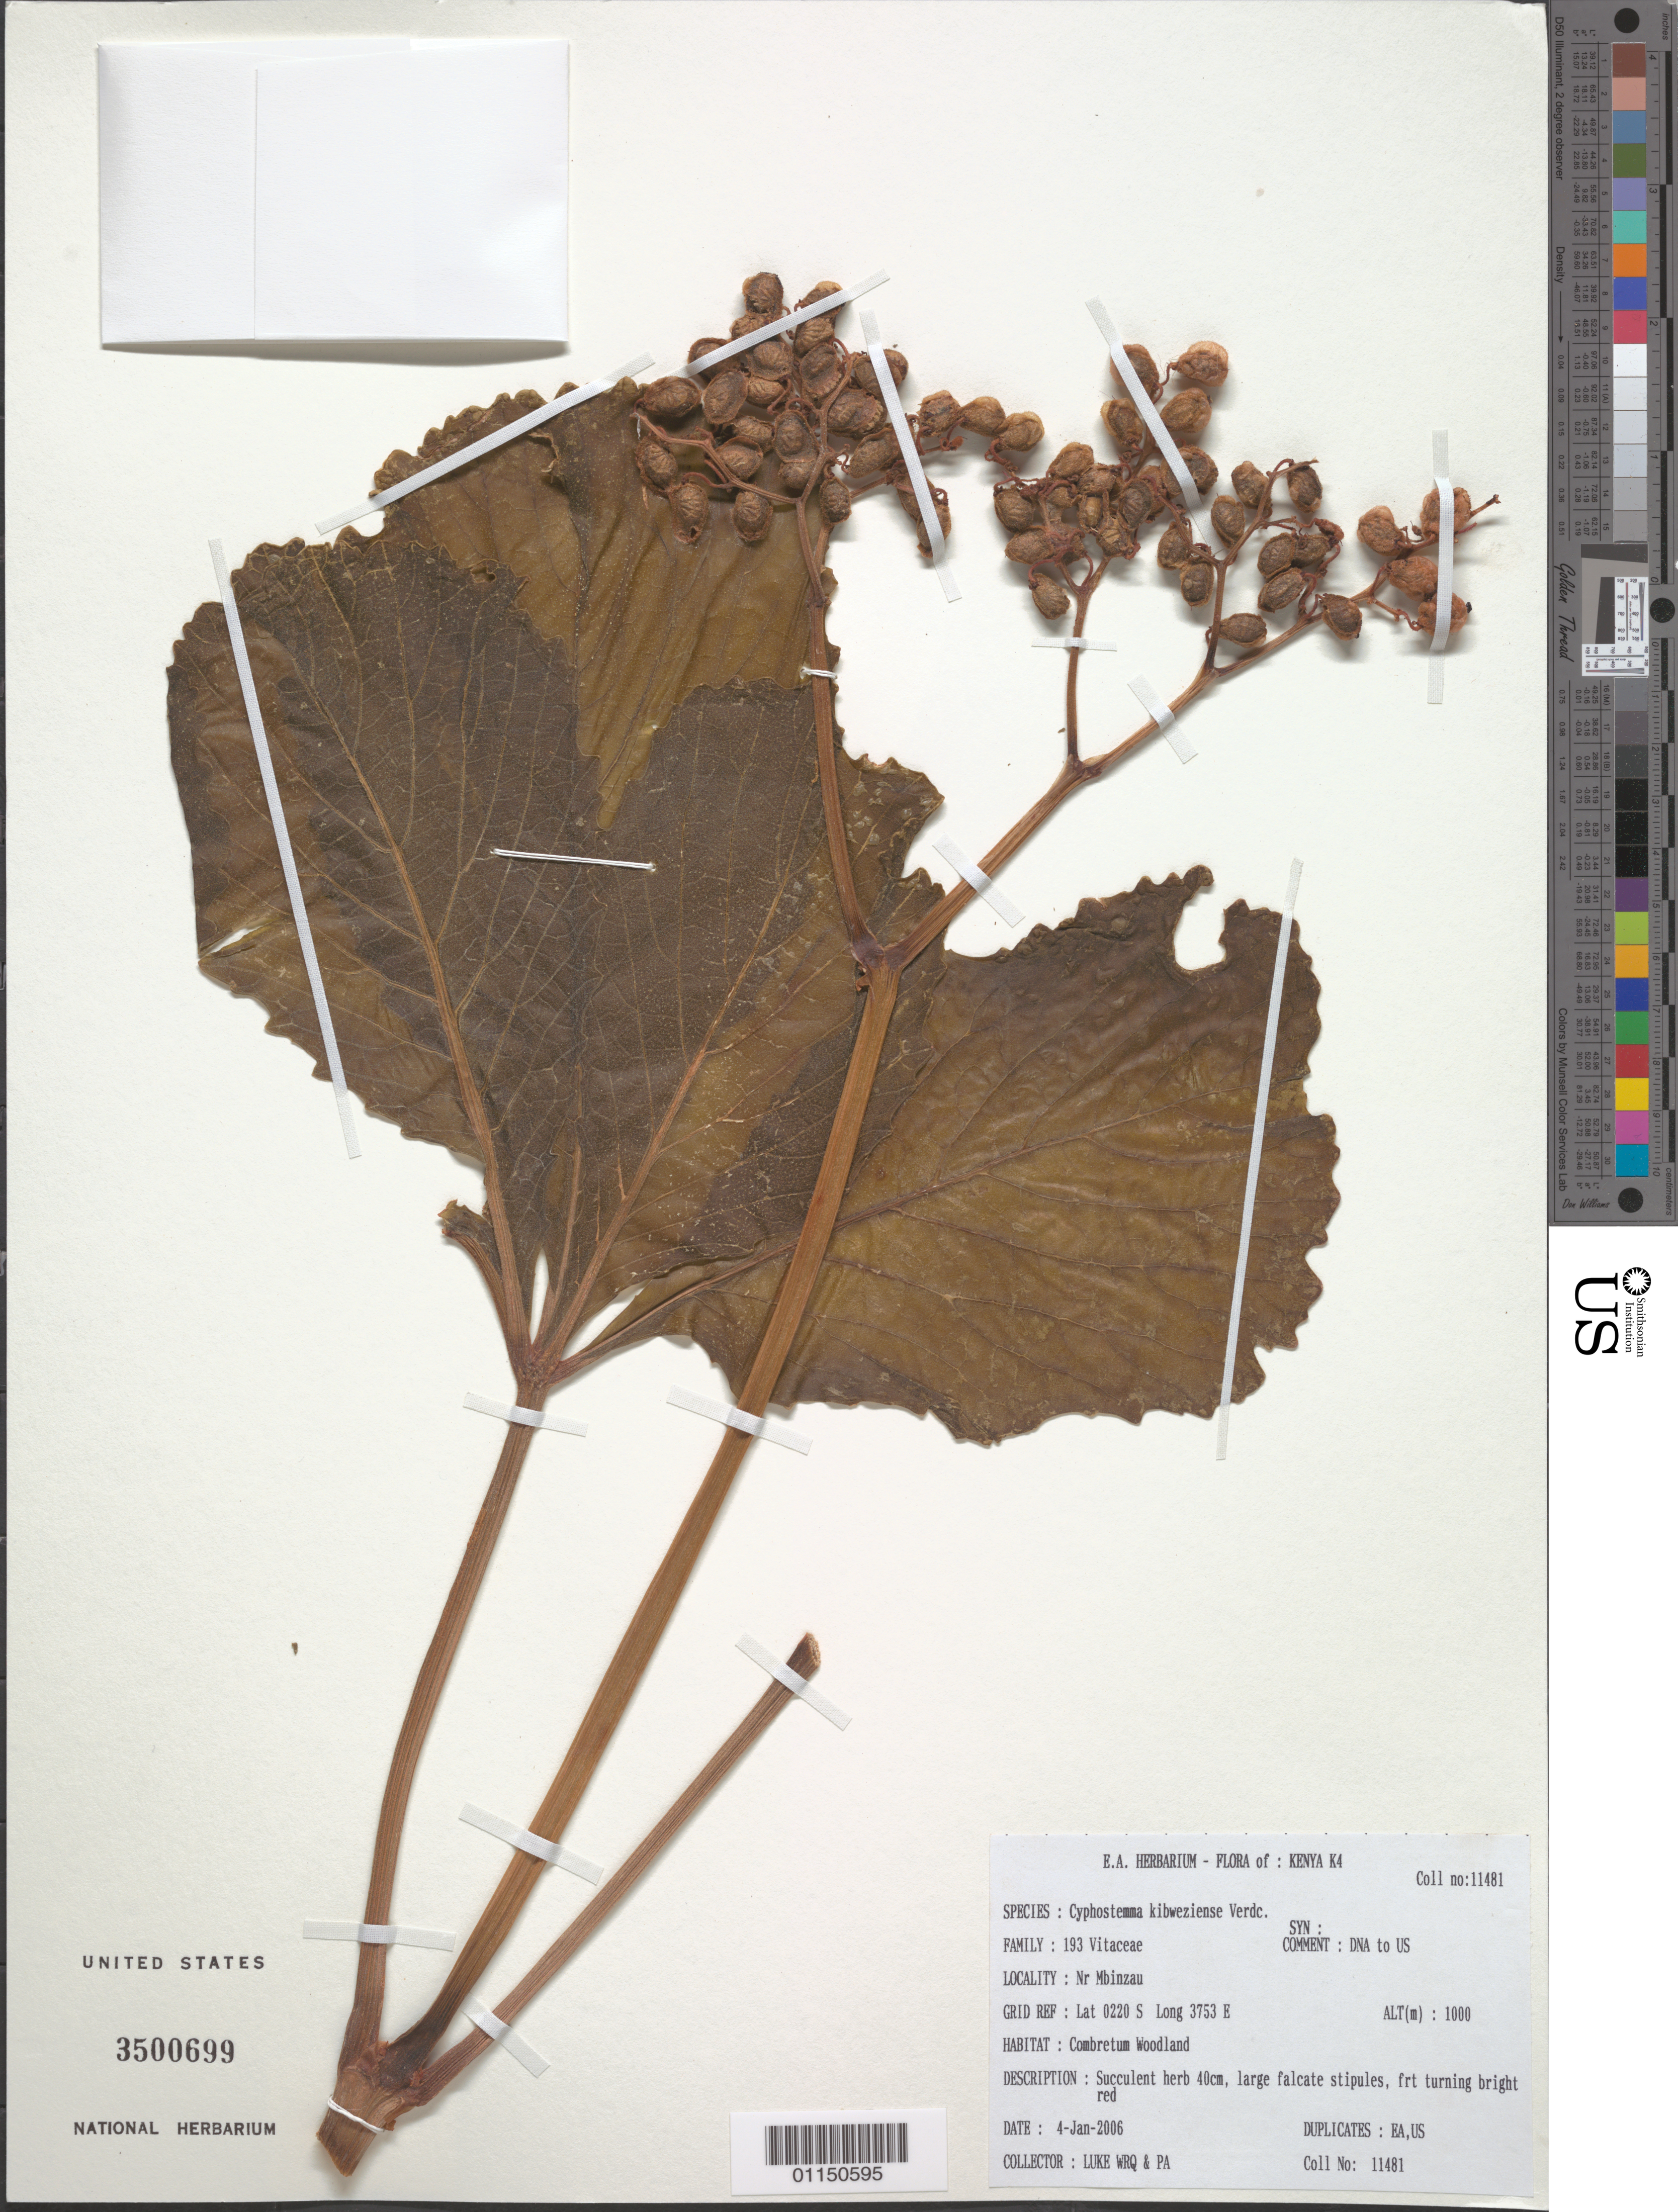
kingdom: Plantae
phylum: Tracheophyta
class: Magnoliopsida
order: Vitales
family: Vitaceae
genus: Cyphostemma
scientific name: Cyphostemma kibweziense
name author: Verdc.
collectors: Q. Luke & P. Luke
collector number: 11481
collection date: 2006-01-04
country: Kenya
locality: Near Mbinzau.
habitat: Combretum Woodland. Succulent herb.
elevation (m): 1000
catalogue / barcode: US 3500699